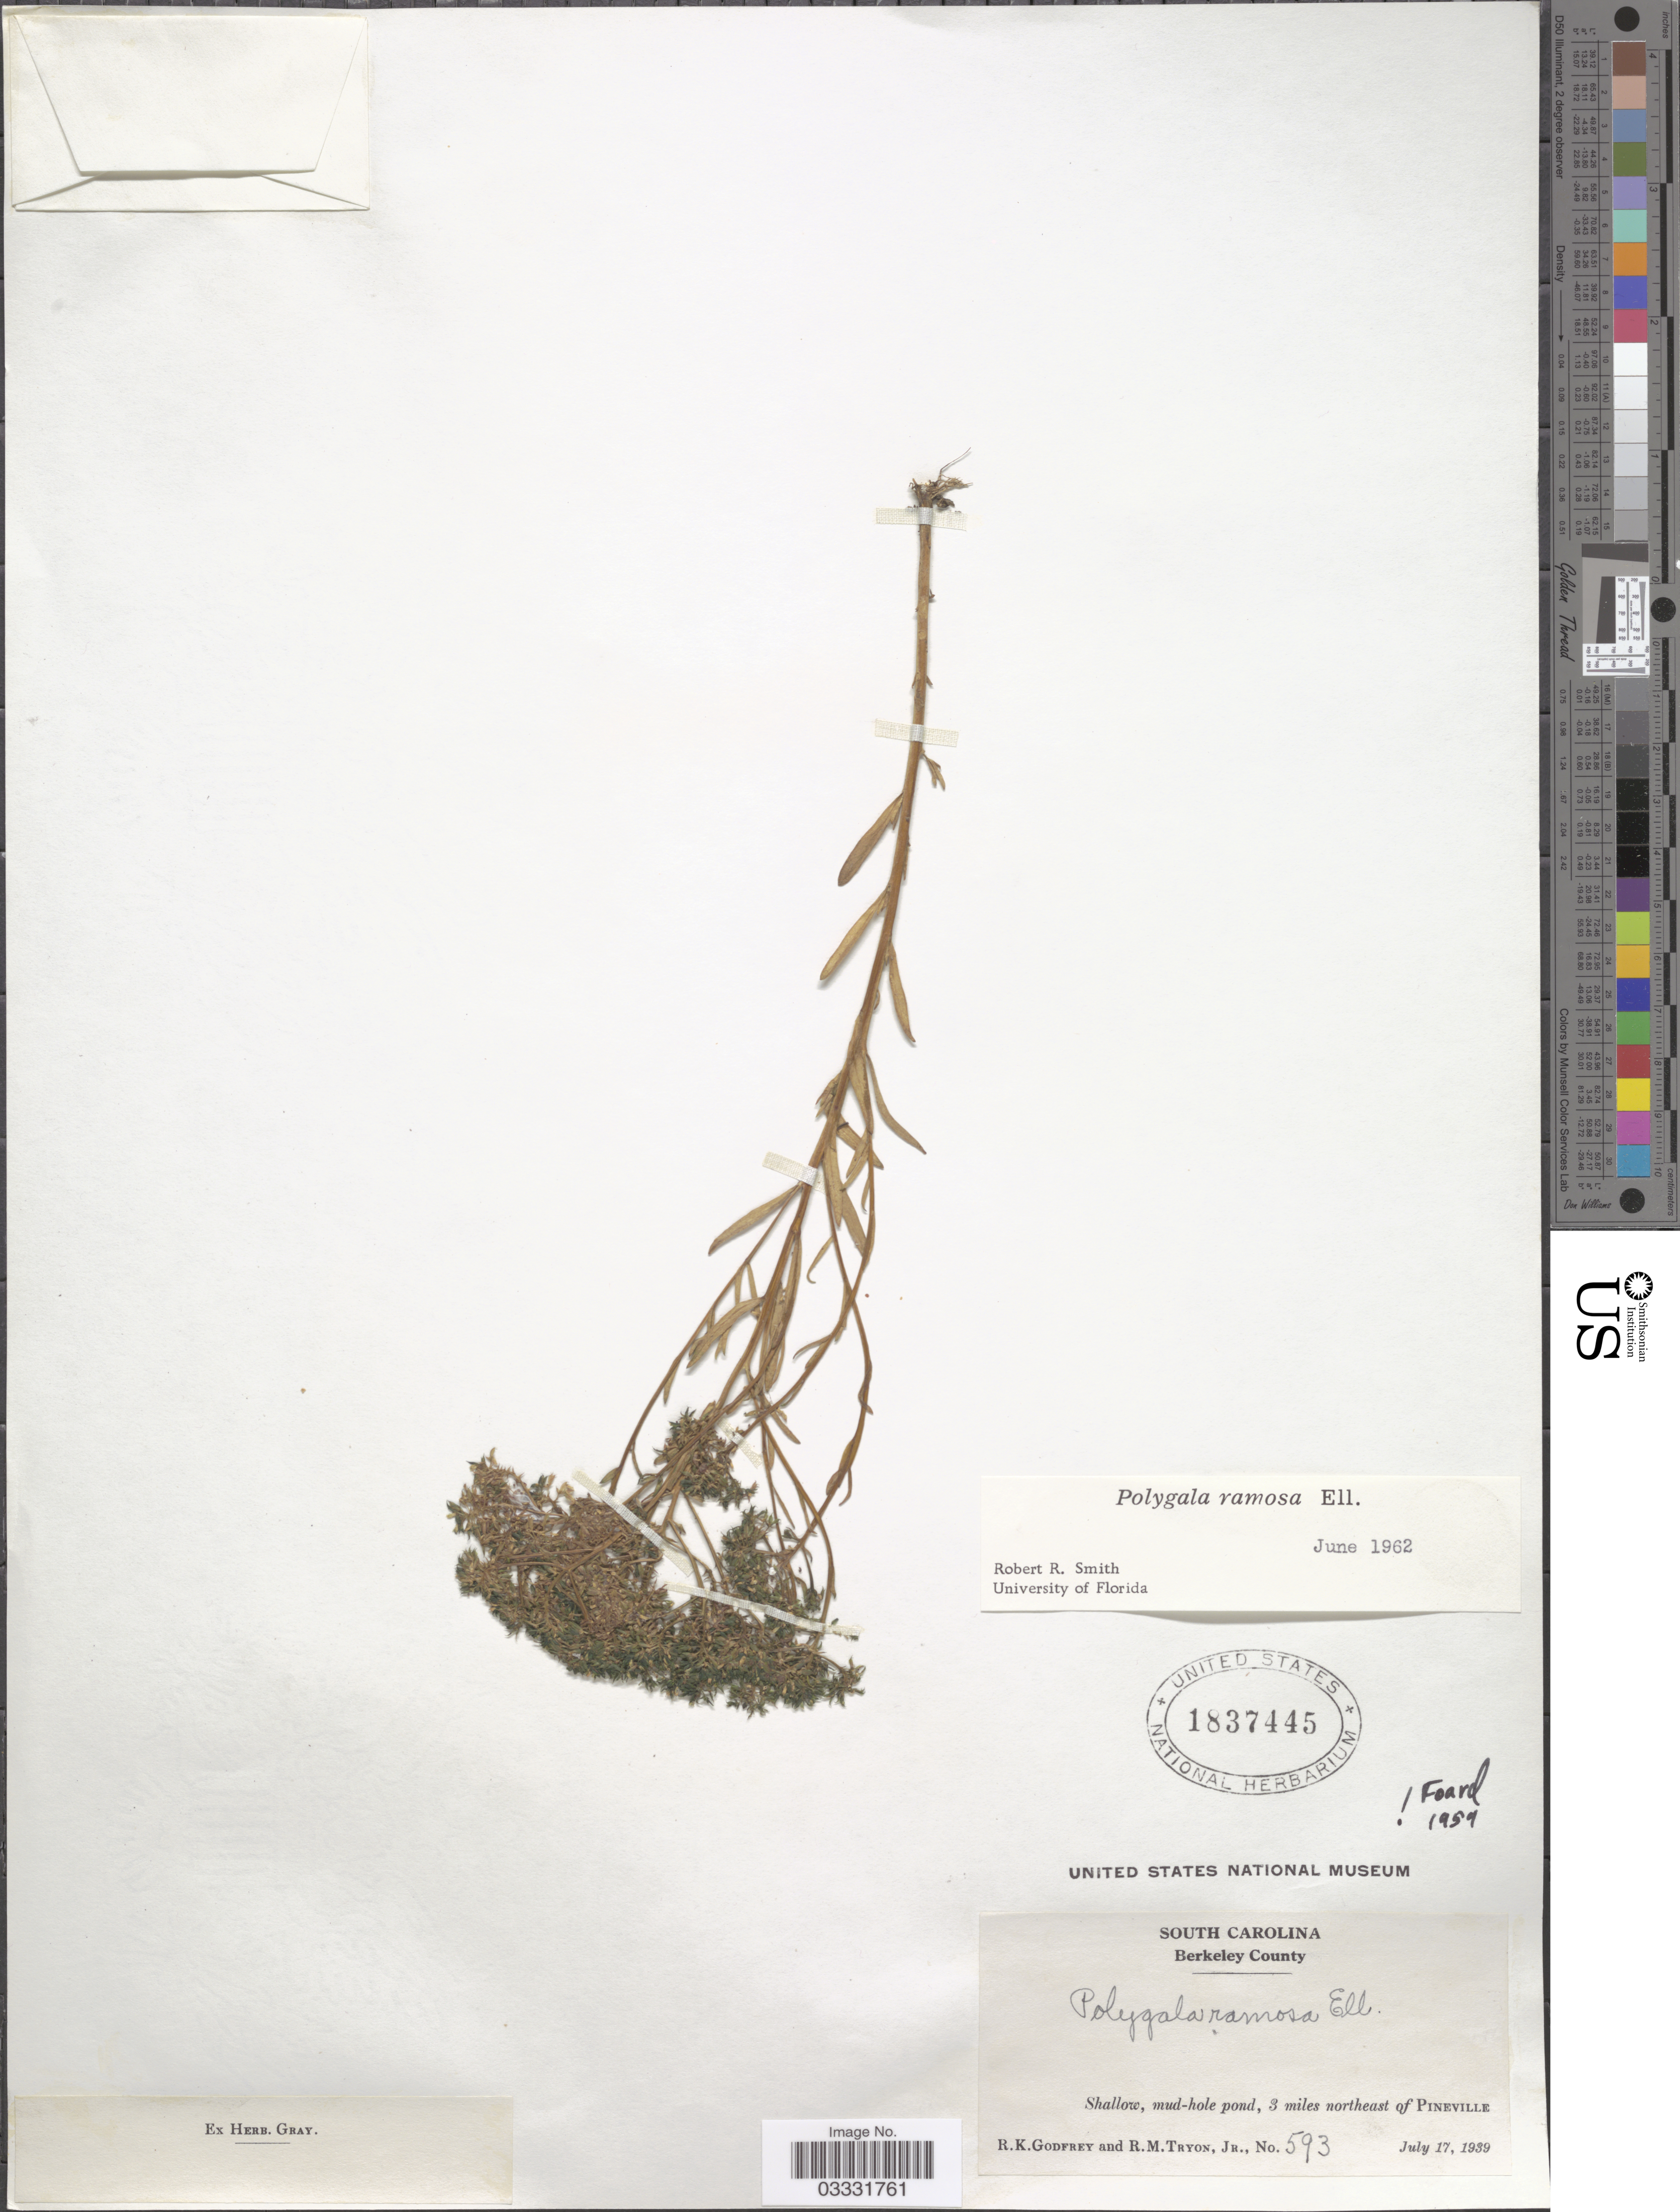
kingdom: Plantae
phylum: Tracheophyta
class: Magnoliopsida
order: Fabales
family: Polygalaceae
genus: Polygala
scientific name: Polygala ramosa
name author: Elliott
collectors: R. K. Godfrey & R. Tryon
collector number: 593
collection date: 1939-07-17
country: United States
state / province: South Carolina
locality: Berkeley County. 3 miles northeast of Pineville.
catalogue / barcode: US 1837445